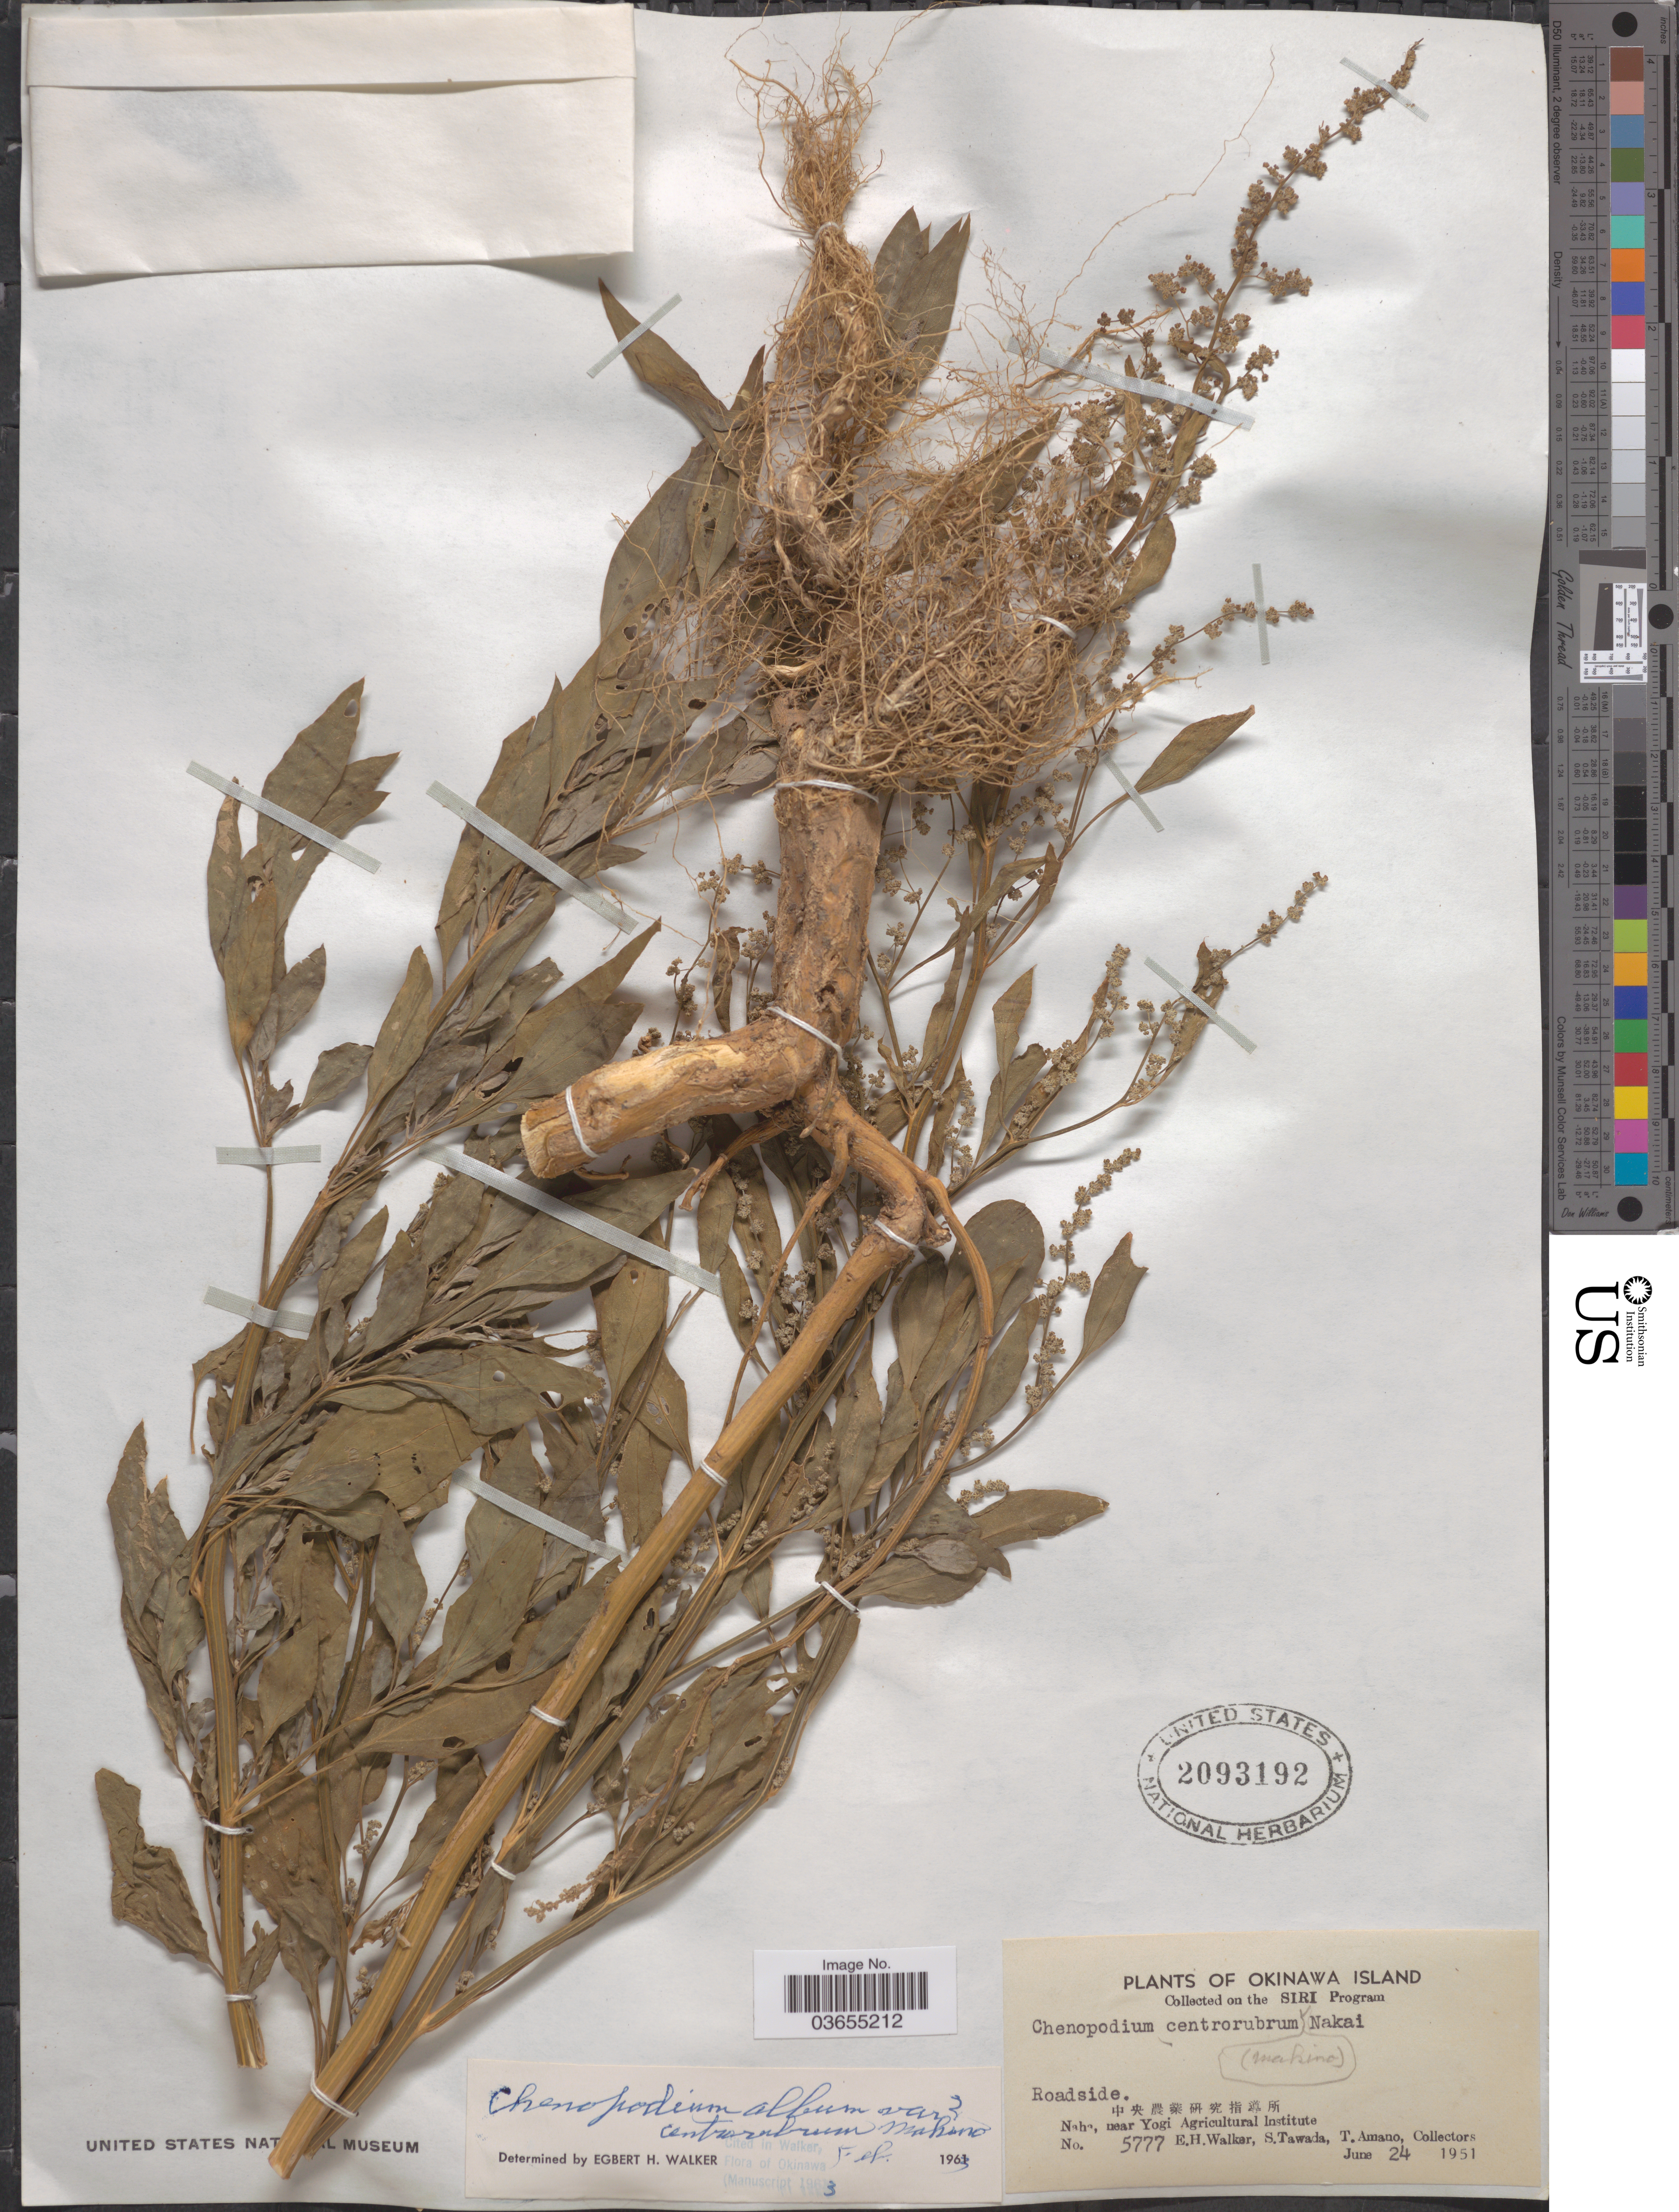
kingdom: Plantae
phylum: Tracheophyta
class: Magnoliopsida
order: Caryophyllales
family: Amaranthaceae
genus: Chenopodium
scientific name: Chenopodium album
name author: L.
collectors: E. H. Walker, S. Tawada & T. Amano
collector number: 5777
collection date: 1951-06-24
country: Japan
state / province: Okinawa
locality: Naha, near Yogi Agricultural Institute.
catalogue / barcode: US 2093192